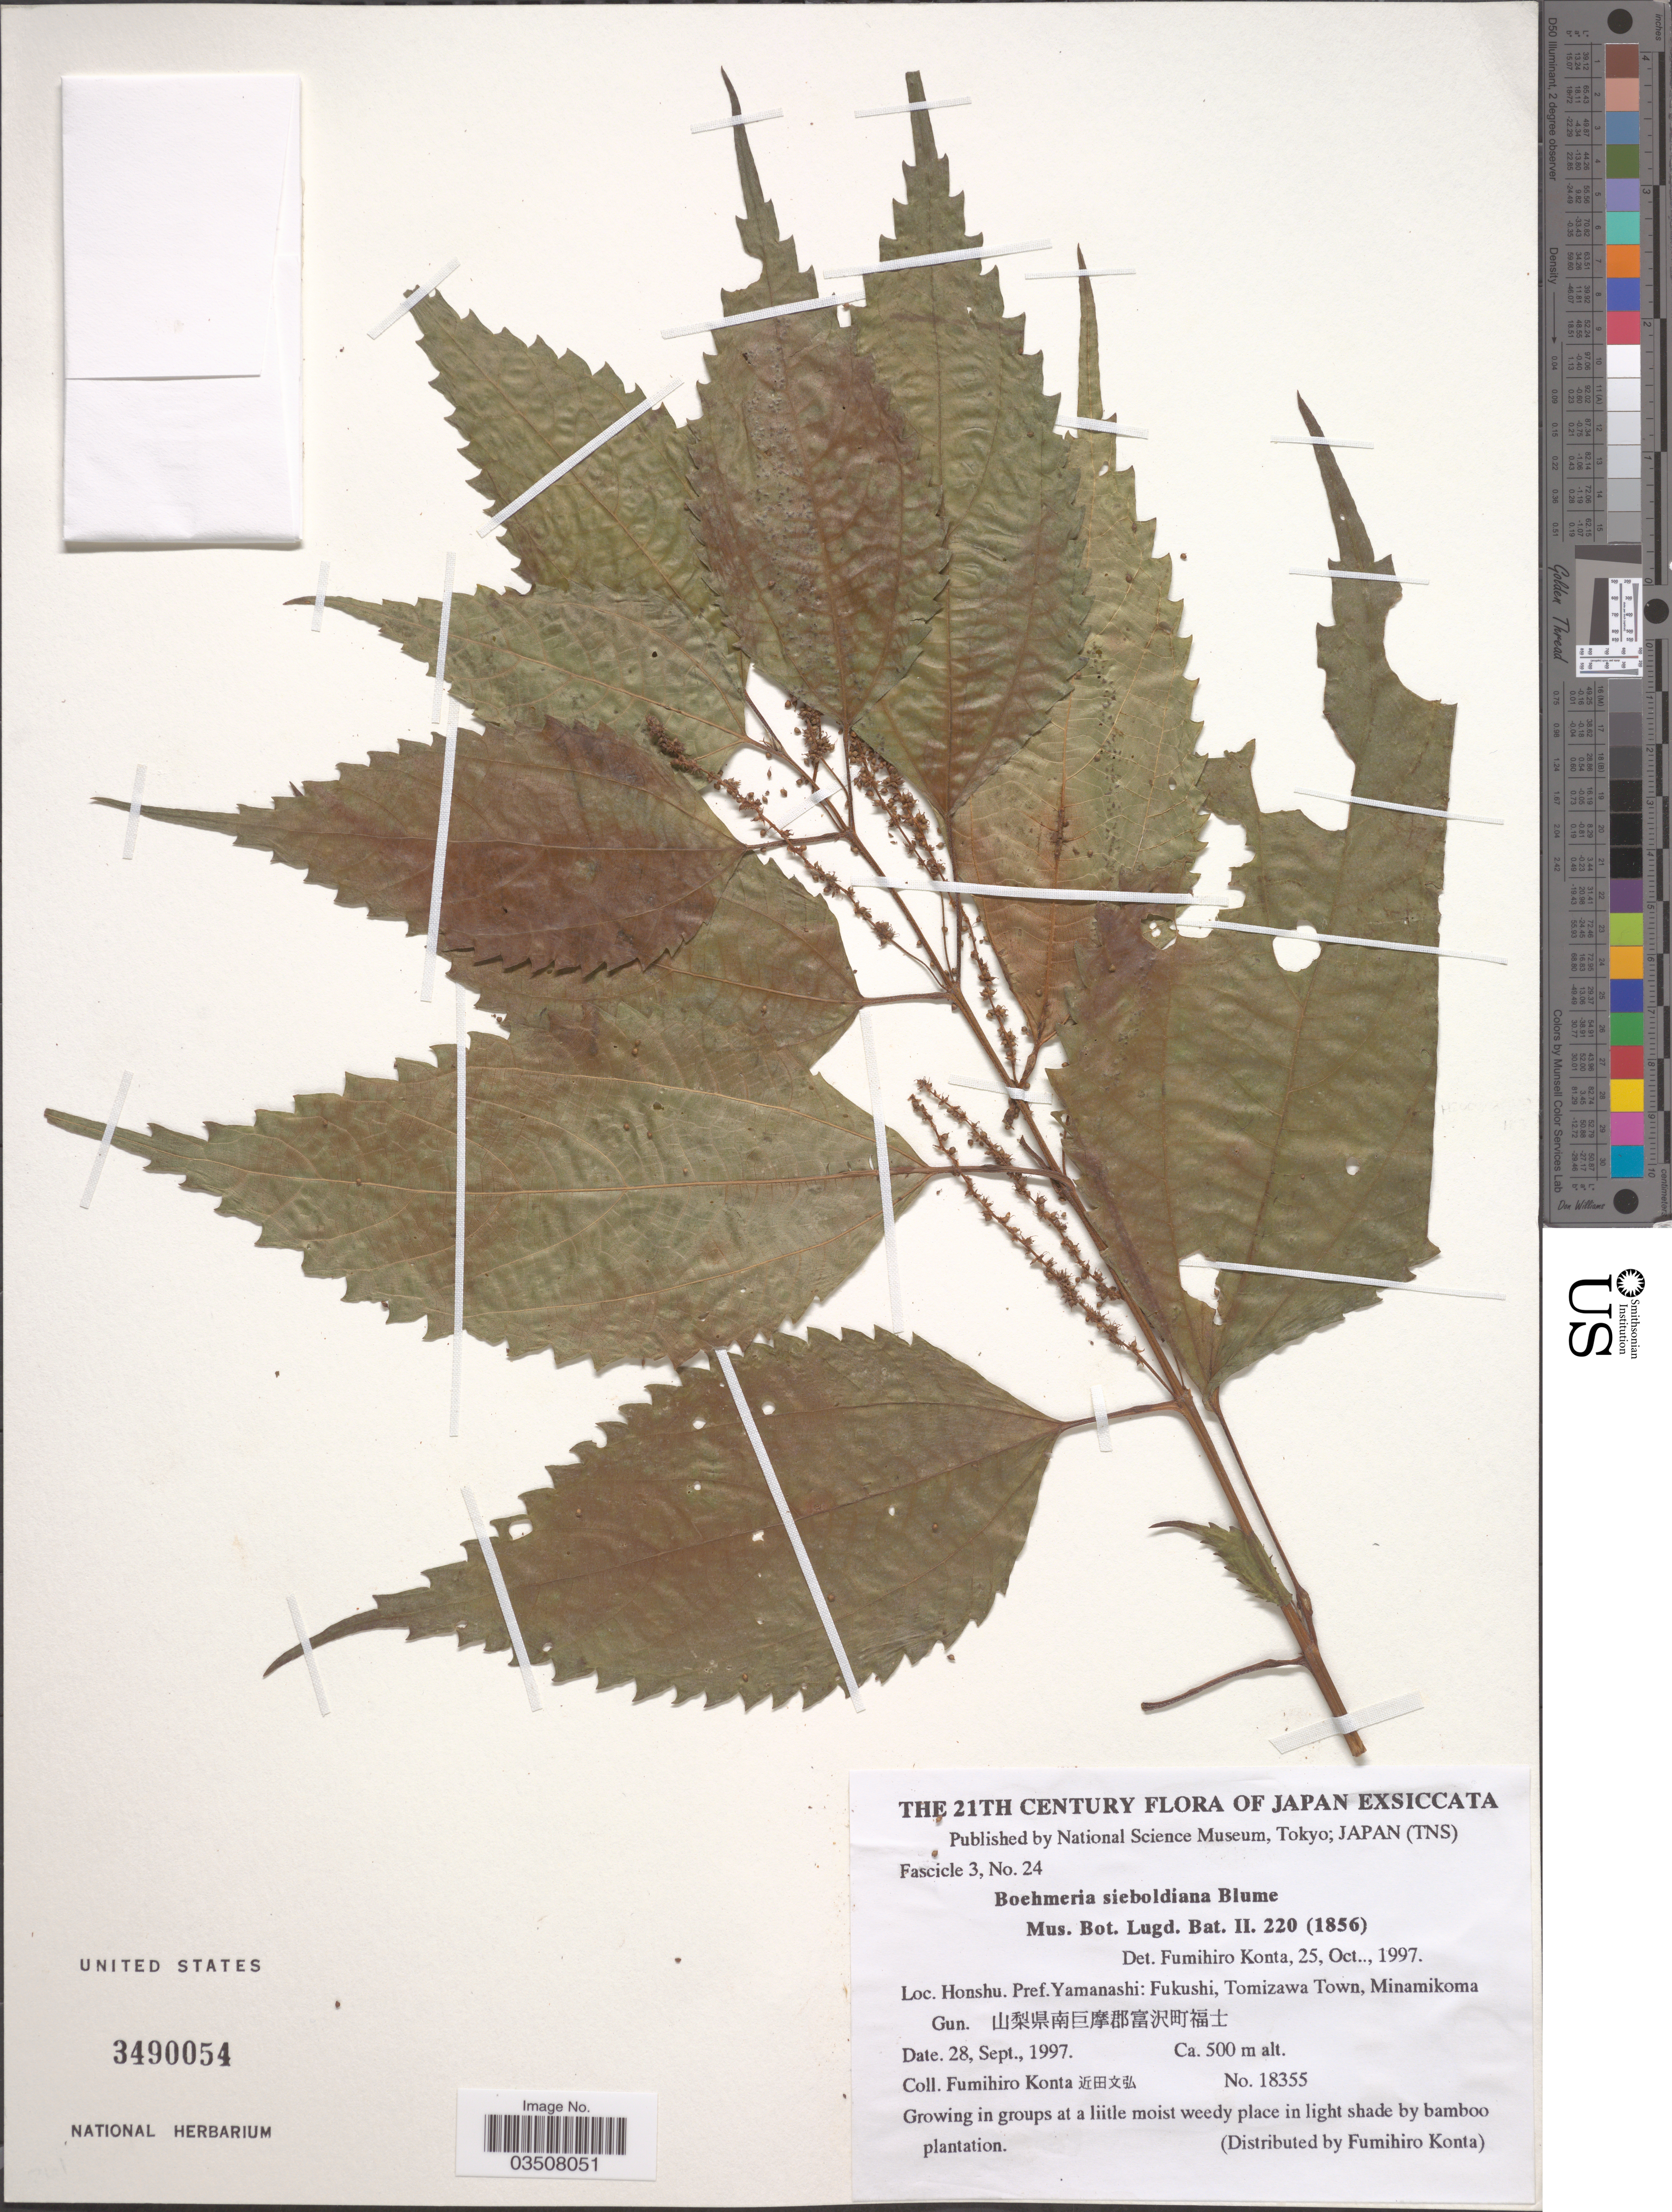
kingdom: Plantae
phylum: Tracheophyta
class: Magnoliopsida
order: Rosales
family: Urticaceae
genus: Boehmeria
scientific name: Boehmeria sieboldiana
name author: Blume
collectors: F. Konta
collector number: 18355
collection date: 1997-09-28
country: Japan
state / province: Yamanasi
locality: Honshu. Pref. Yamanashi: Fukushi, Tomizawa Town, Minamikoma Gun. X.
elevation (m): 500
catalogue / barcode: US 3490054